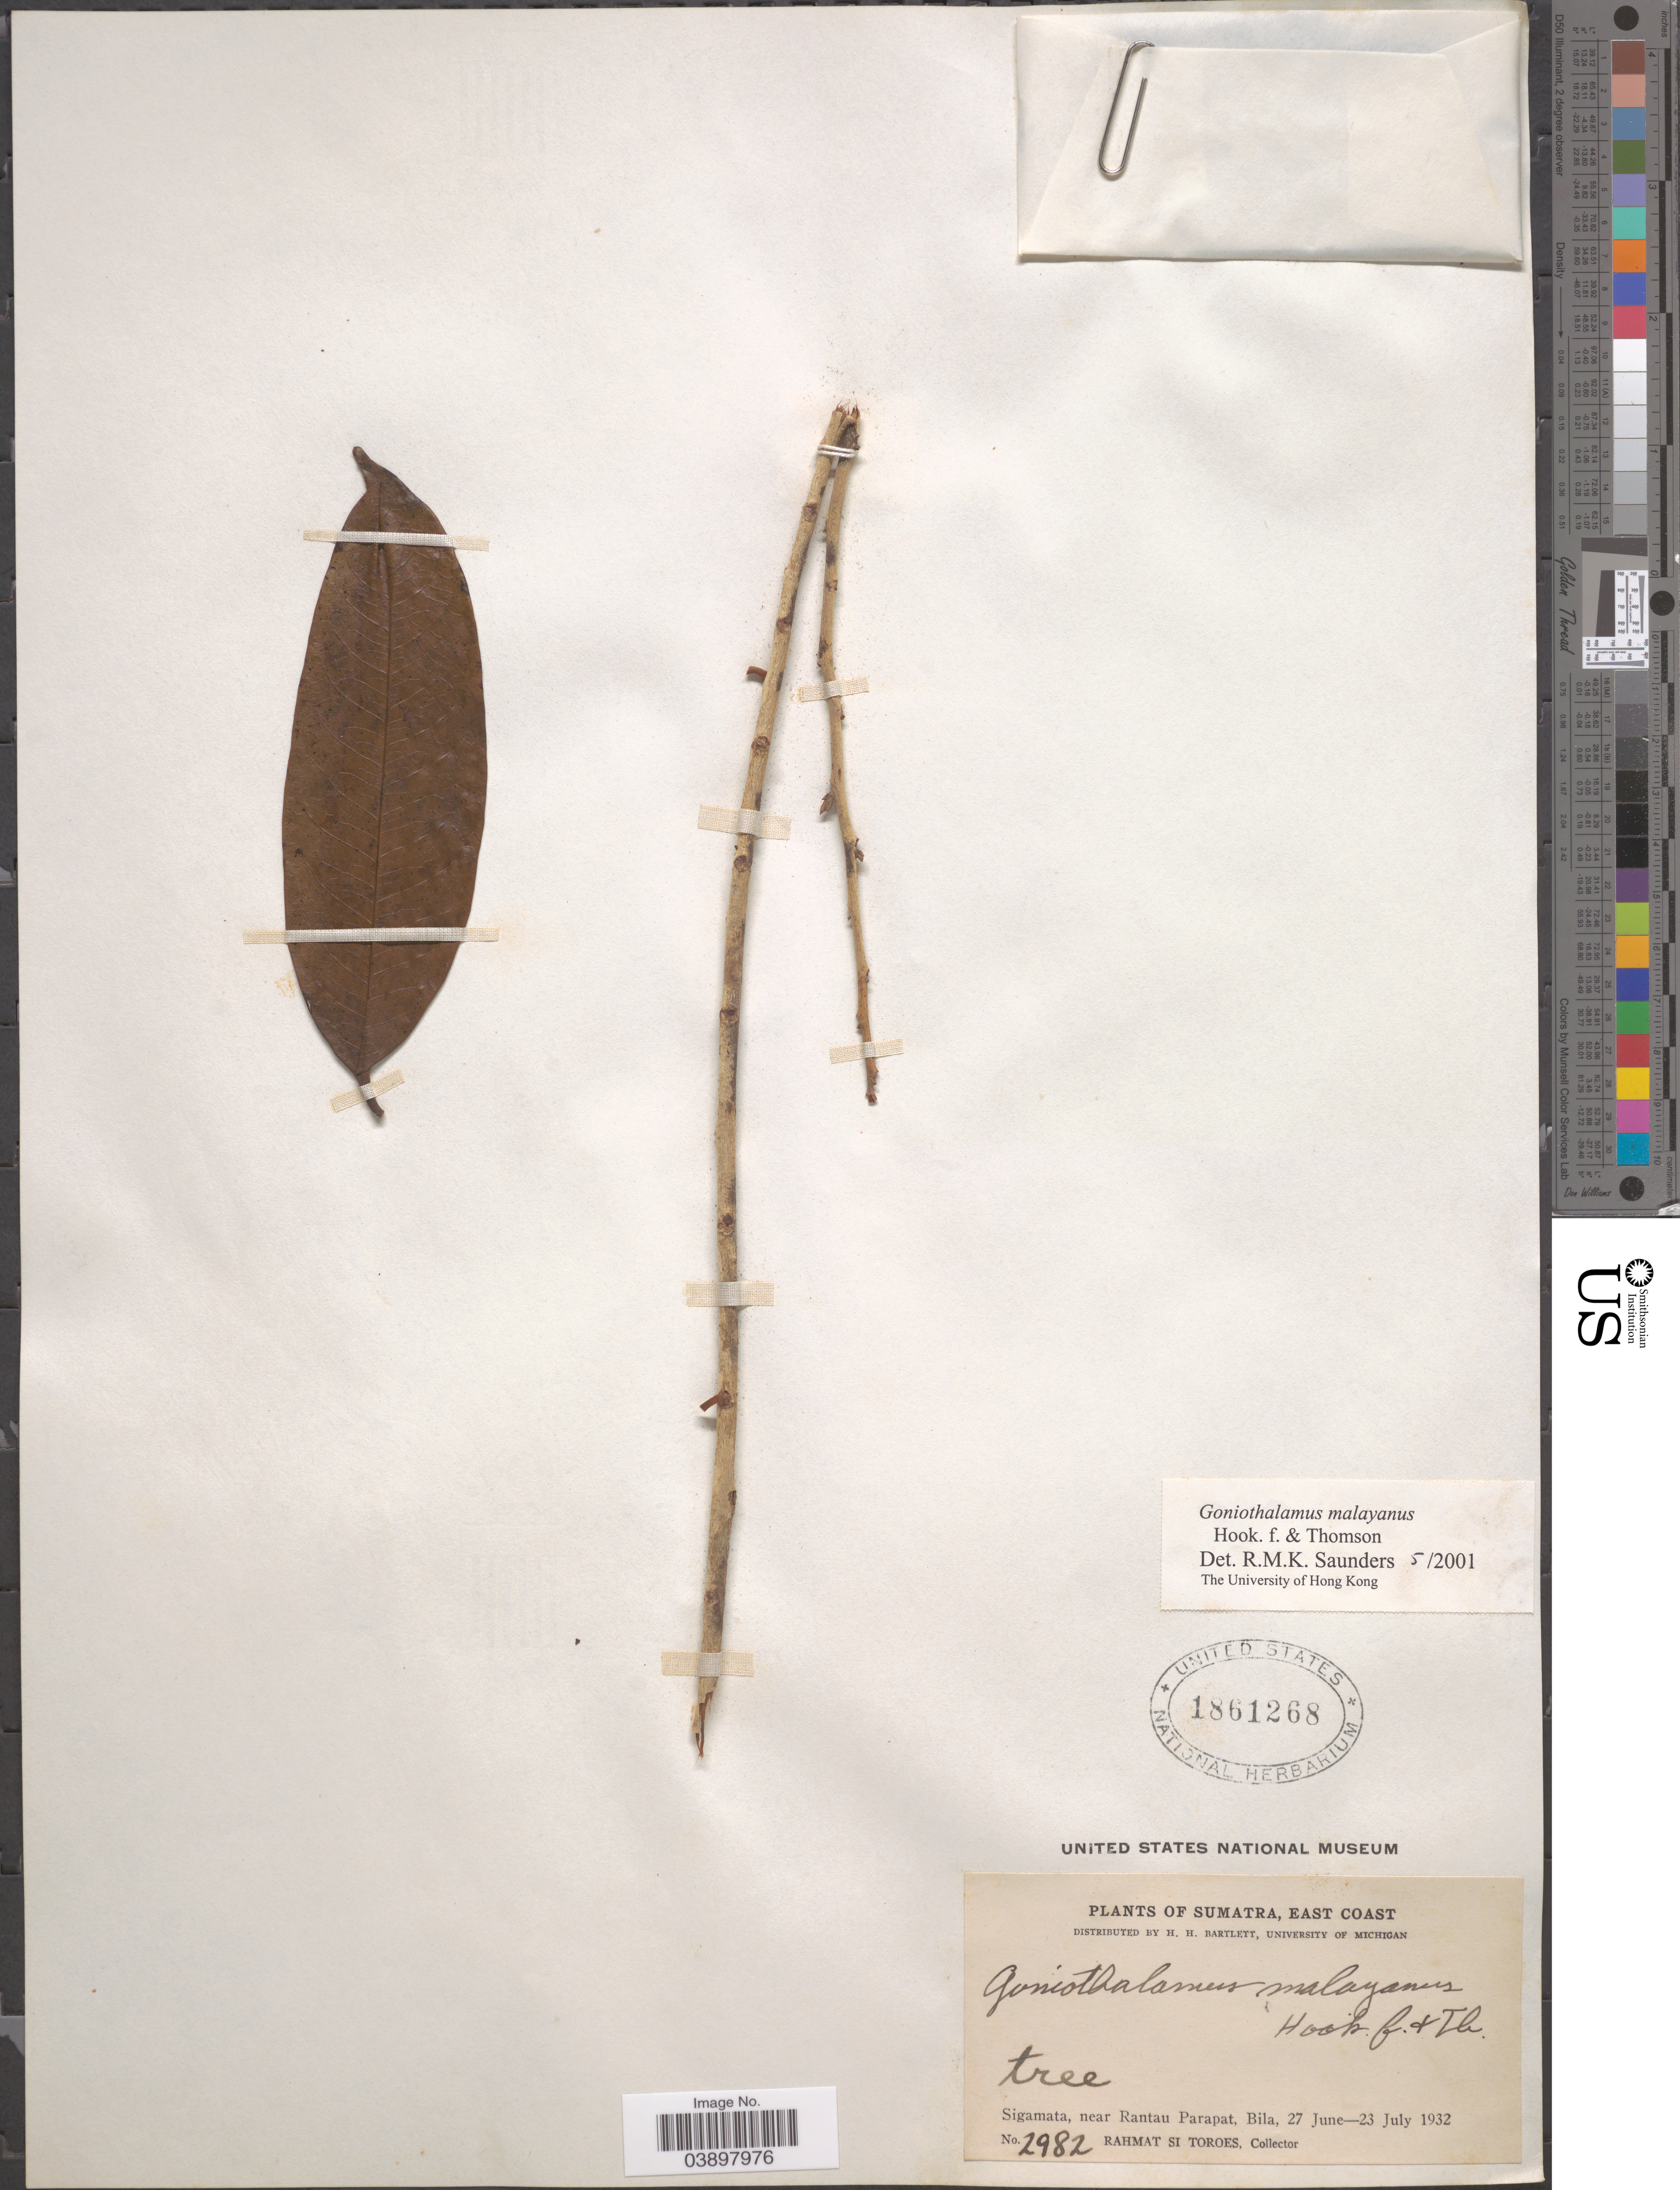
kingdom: Plantae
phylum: Tracheophyta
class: Magnoliopsida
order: Magnoliales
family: Annonaceae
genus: Goniothalamus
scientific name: Goniothalamus malayanus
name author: Hook. f. & Thomson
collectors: Rahmat Si Boeea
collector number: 2982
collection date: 1932-06-27/1932-07-23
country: Indonesia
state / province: Sumatra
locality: East Coast. Sigamata, near Rantau Parapat, Bila.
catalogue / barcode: US 1861268